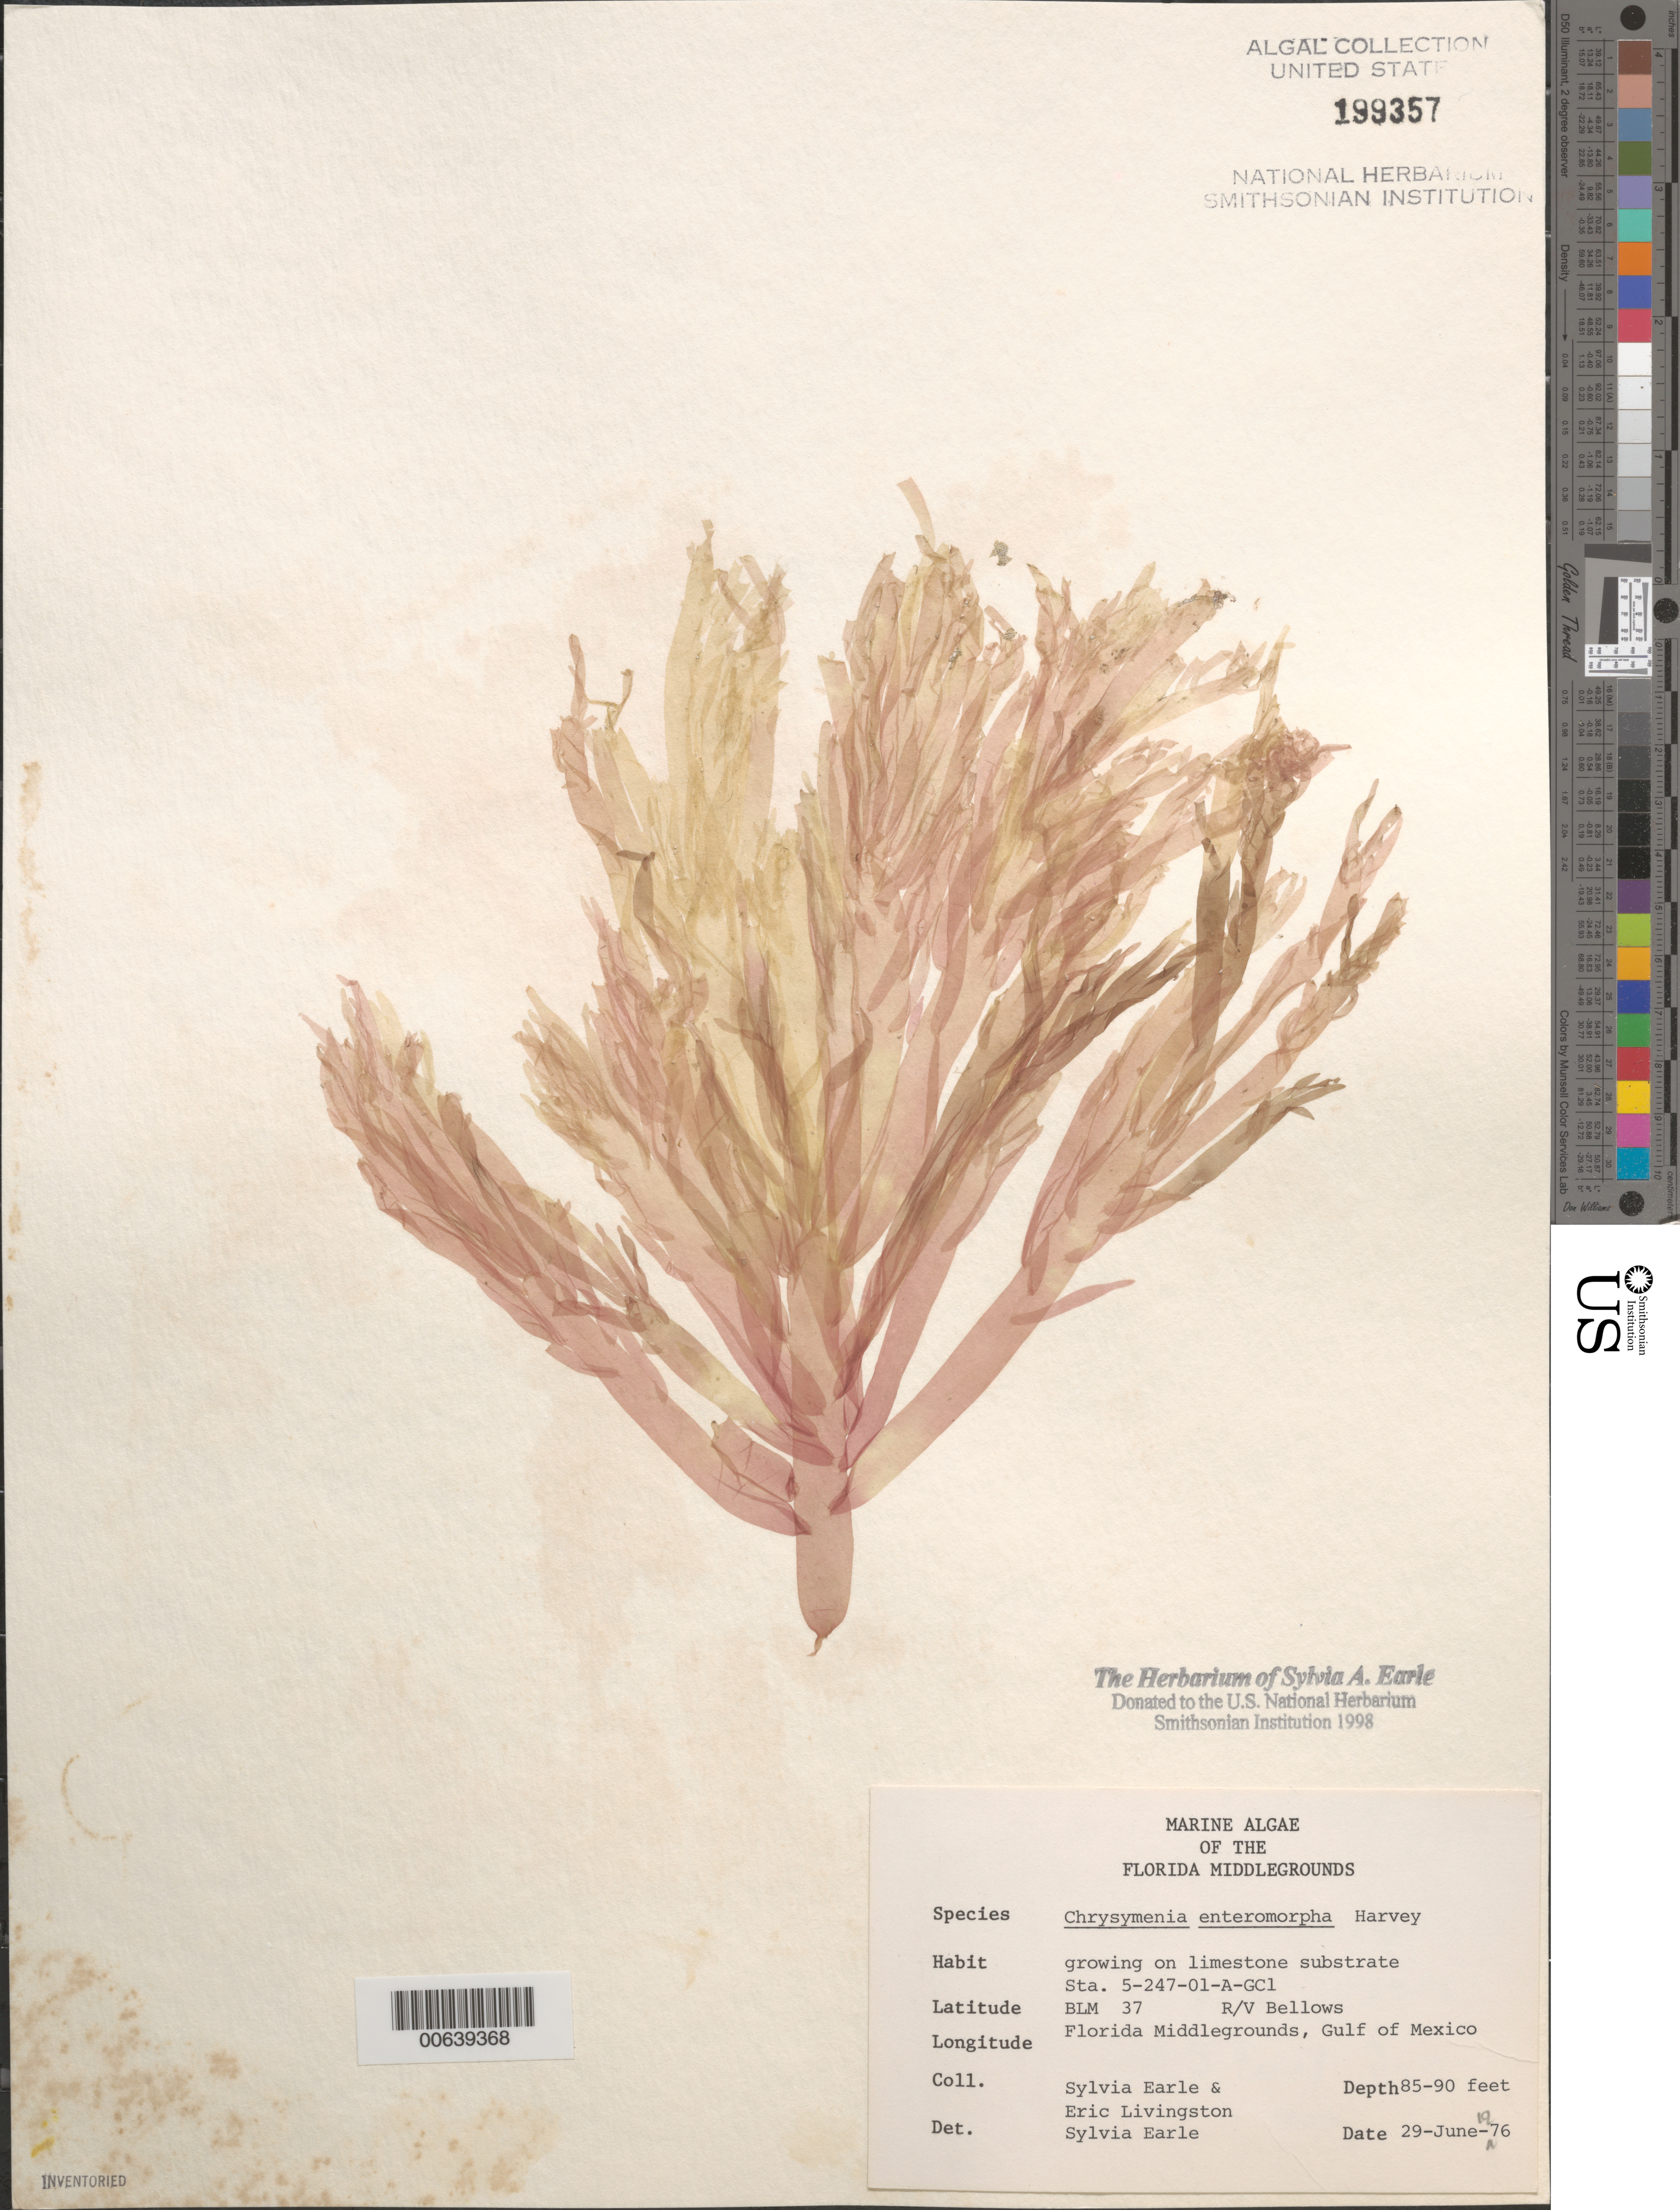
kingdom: Plantae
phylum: Rhodophyta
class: Florideophyceae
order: Rhodymeniales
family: Rhodymeniaceae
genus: Botryocladia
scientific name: Botryocladia enteromorpha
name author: (Harv.) W.E. Schmidt et al. in W.E. Schmidt et al.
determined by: Algae name updating Project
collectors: S. A. Earle & E. Livingston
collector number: Station 5-247-01-a-gc1 & BLM 37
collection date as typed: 29 Jun 1976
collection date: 1976-06-29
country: United States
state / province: Florida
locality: Florida Middle Grounds, Gulf of Mexico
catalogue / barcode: US 199357